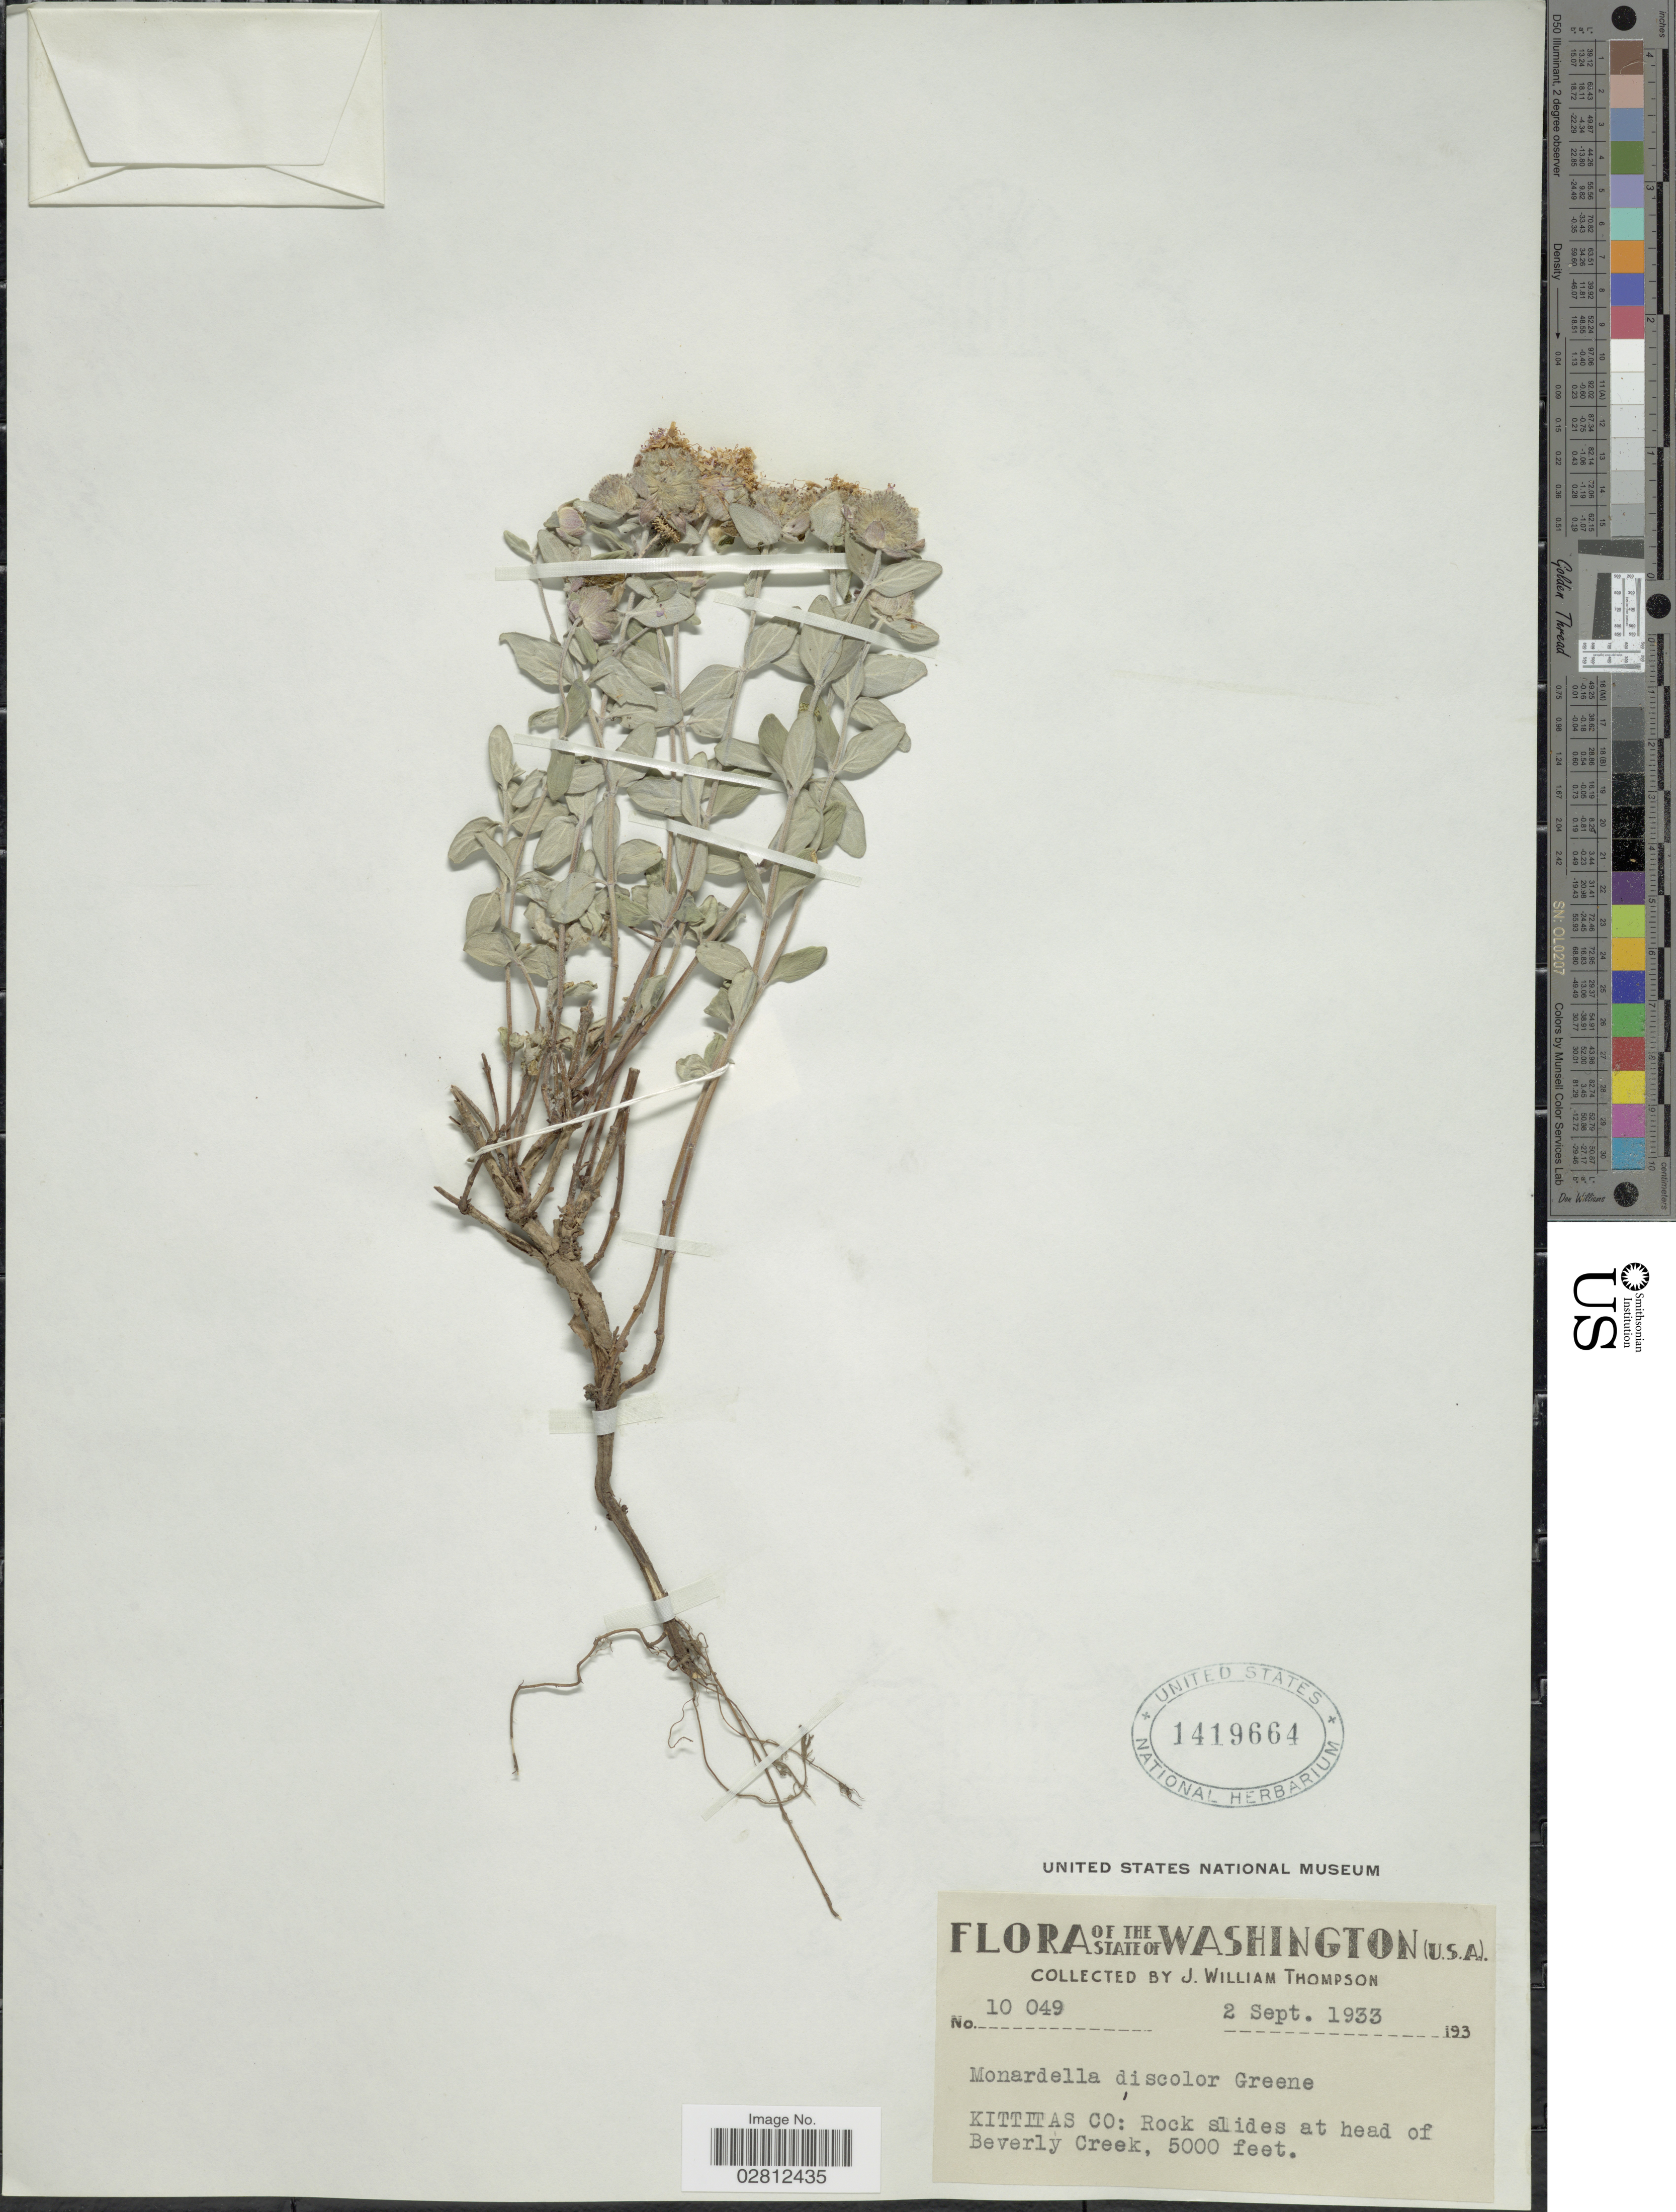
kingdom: Plantae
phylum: Tracheophyta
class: Magnoliopsida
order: Lamiales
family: Lamiaceae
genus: Monardella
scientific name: Monardella discolor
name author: S.W. Greene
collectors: J. W. Thompson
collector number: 10049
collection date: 1933-09-02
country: United States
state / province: Washington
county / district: Kittitas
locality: Kittitas Co: Rock slides at head of Beverly Creek.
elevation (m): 1524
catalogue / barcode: US 1419664